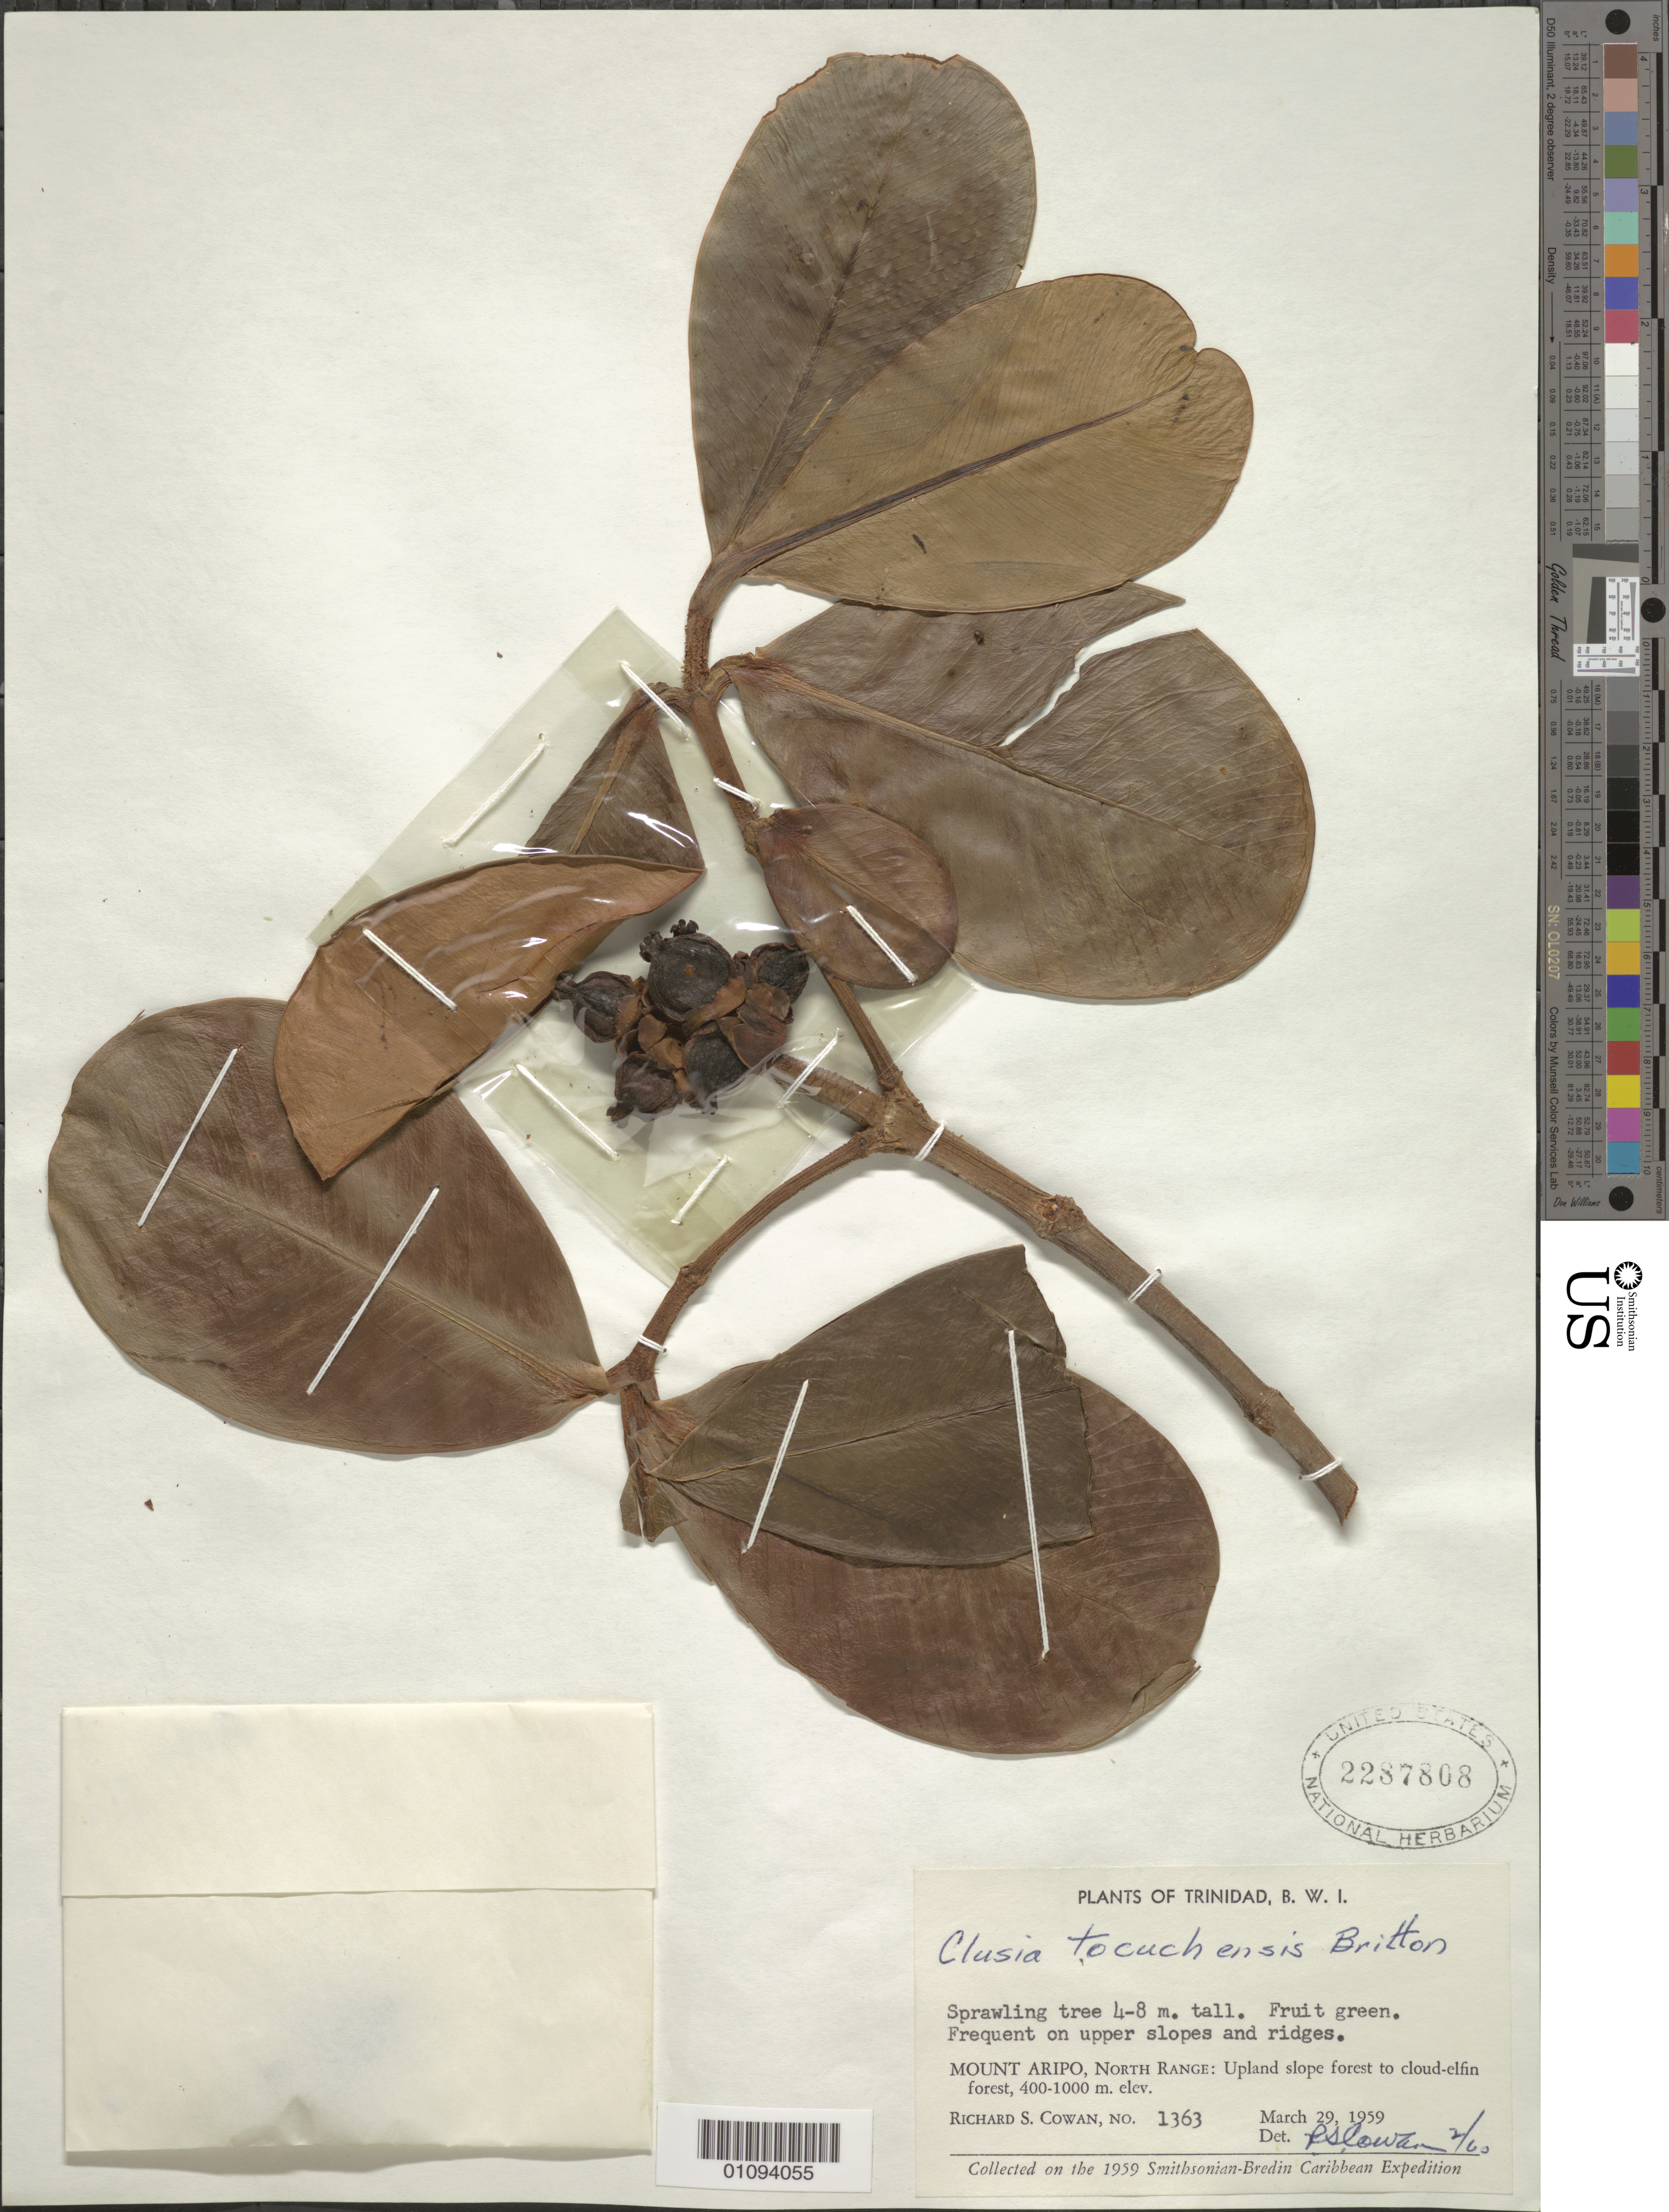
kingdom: Plantae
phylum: Tracheophyta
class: Magnoliopsida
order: Malpighiales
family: Clusiaceae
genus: Clusia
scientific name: Clusia tocuchensis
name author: Britton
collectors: R. S. Cowan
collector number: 1363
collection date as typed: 29 Mar 1959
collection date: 1959-03-29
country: Trinidad and Tobago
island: Trinidad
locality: Mount Aripo, N Range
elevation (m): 400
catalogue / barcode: US 2287808